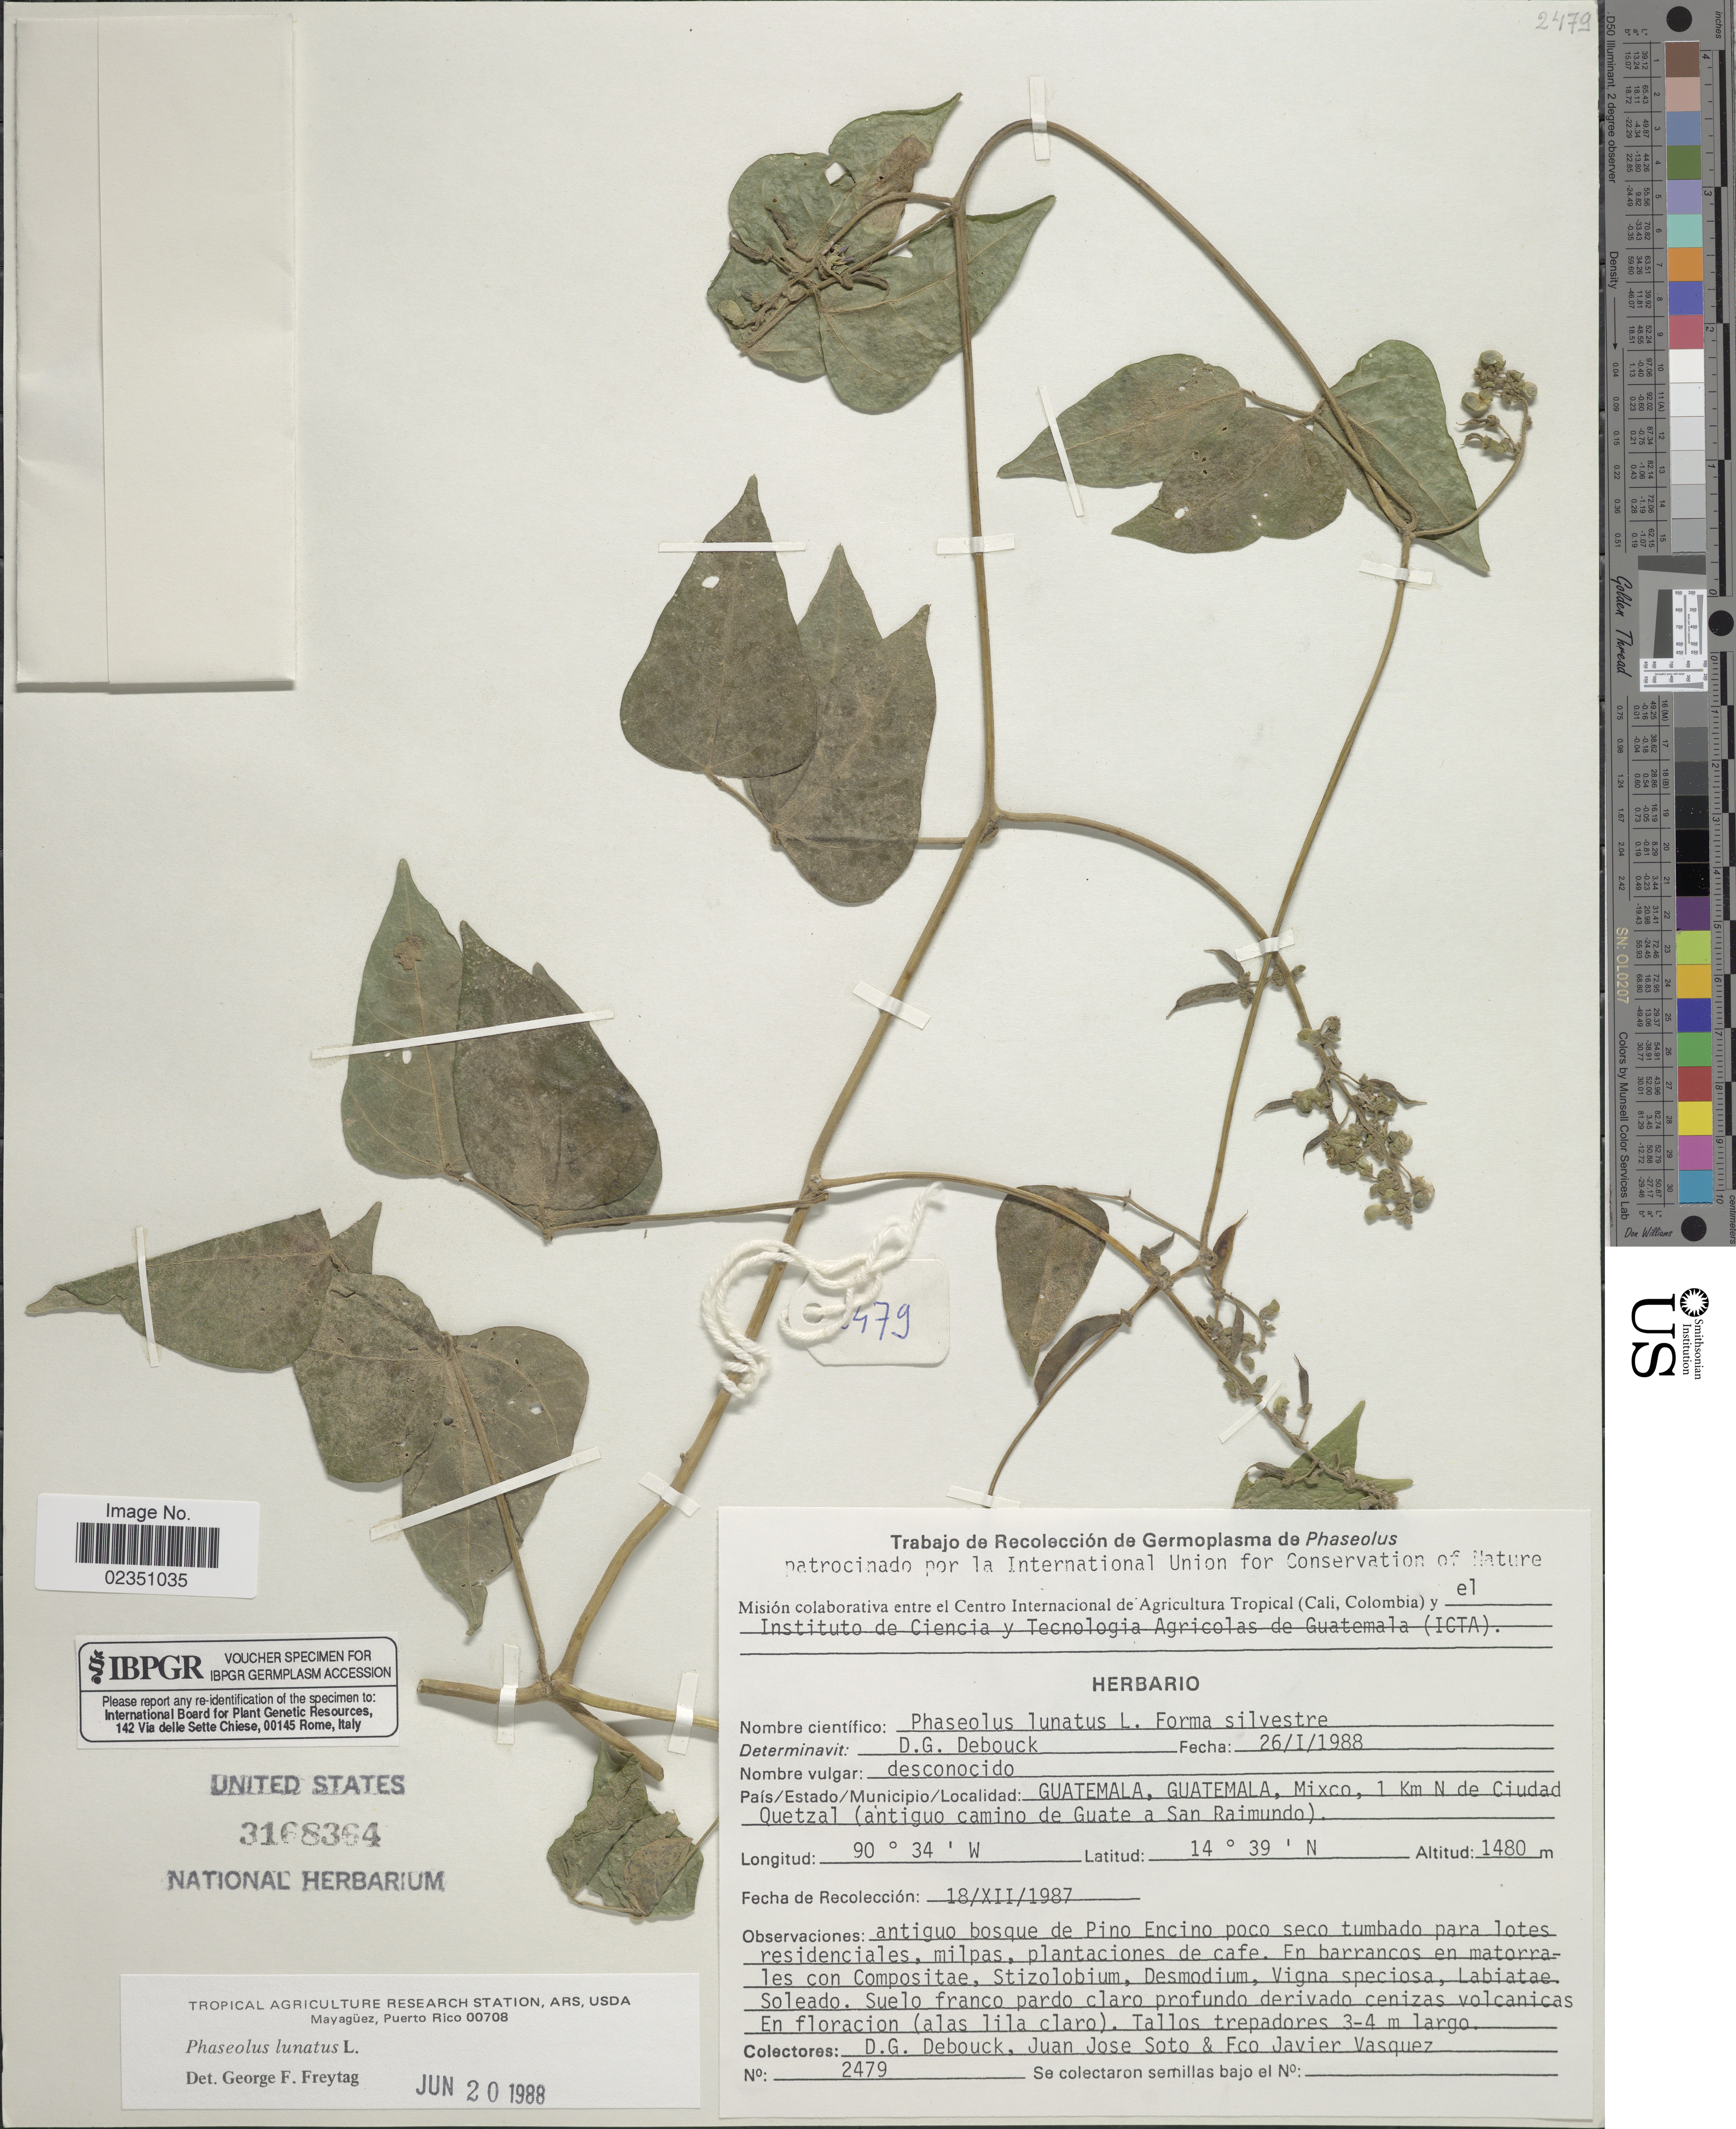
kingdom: Plantae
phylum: Tracheophyta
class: Magnoliopsida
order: Fabales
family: Fabaceae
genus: Phaseolus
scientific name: Phaseolus lunatus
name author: L.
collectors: D. Debouck, J. Soto & F. Vasquez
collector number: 2479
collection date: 1987-12-18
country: Guatemala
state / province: Guatemala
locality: Mixco, 1 Km N de Ciudad Quetzal (antiguo camino de Guate a San Raimundo)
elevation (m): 1480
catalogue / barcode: US 3168364